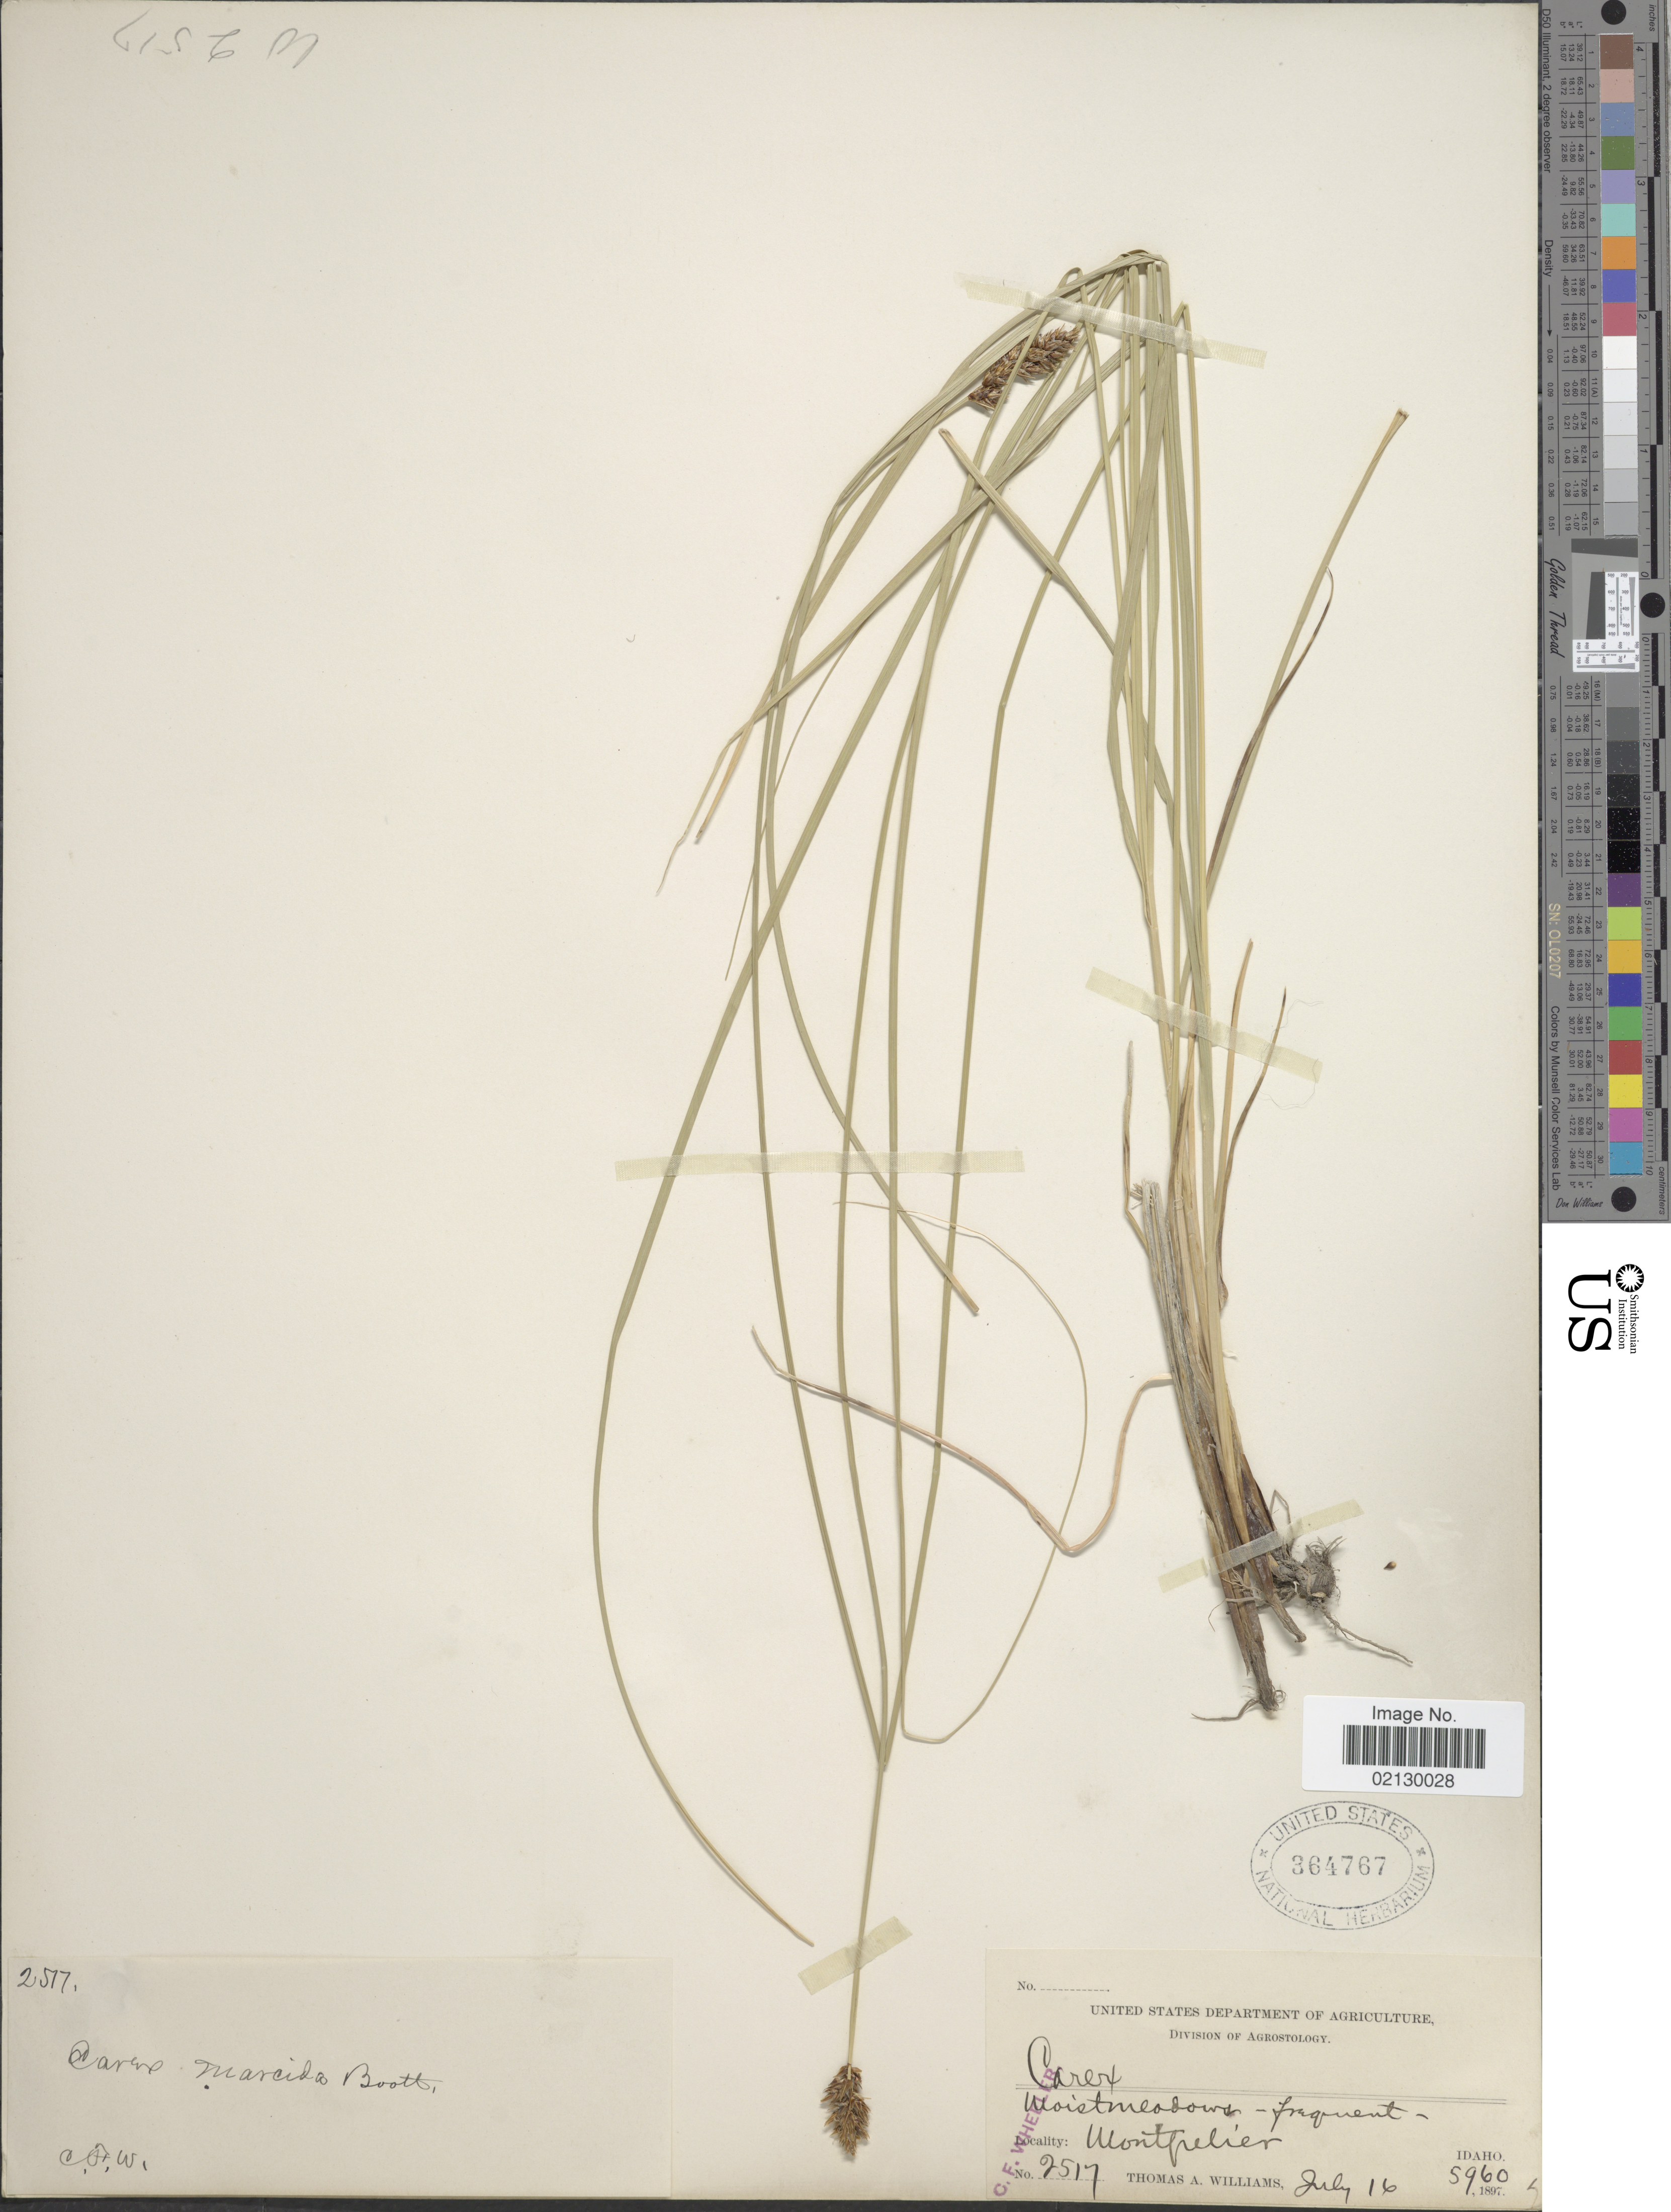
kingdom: Plantae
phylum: Tracheophyta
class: Liliopsida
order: Poales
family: Cyperaceae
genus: Carex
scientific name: Carex praegracilis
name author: W. Boott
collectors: T. A. Williams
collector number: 2517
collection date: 1897-07-16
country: United States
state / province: Idaho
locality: Montpelier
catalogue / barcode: US 364767